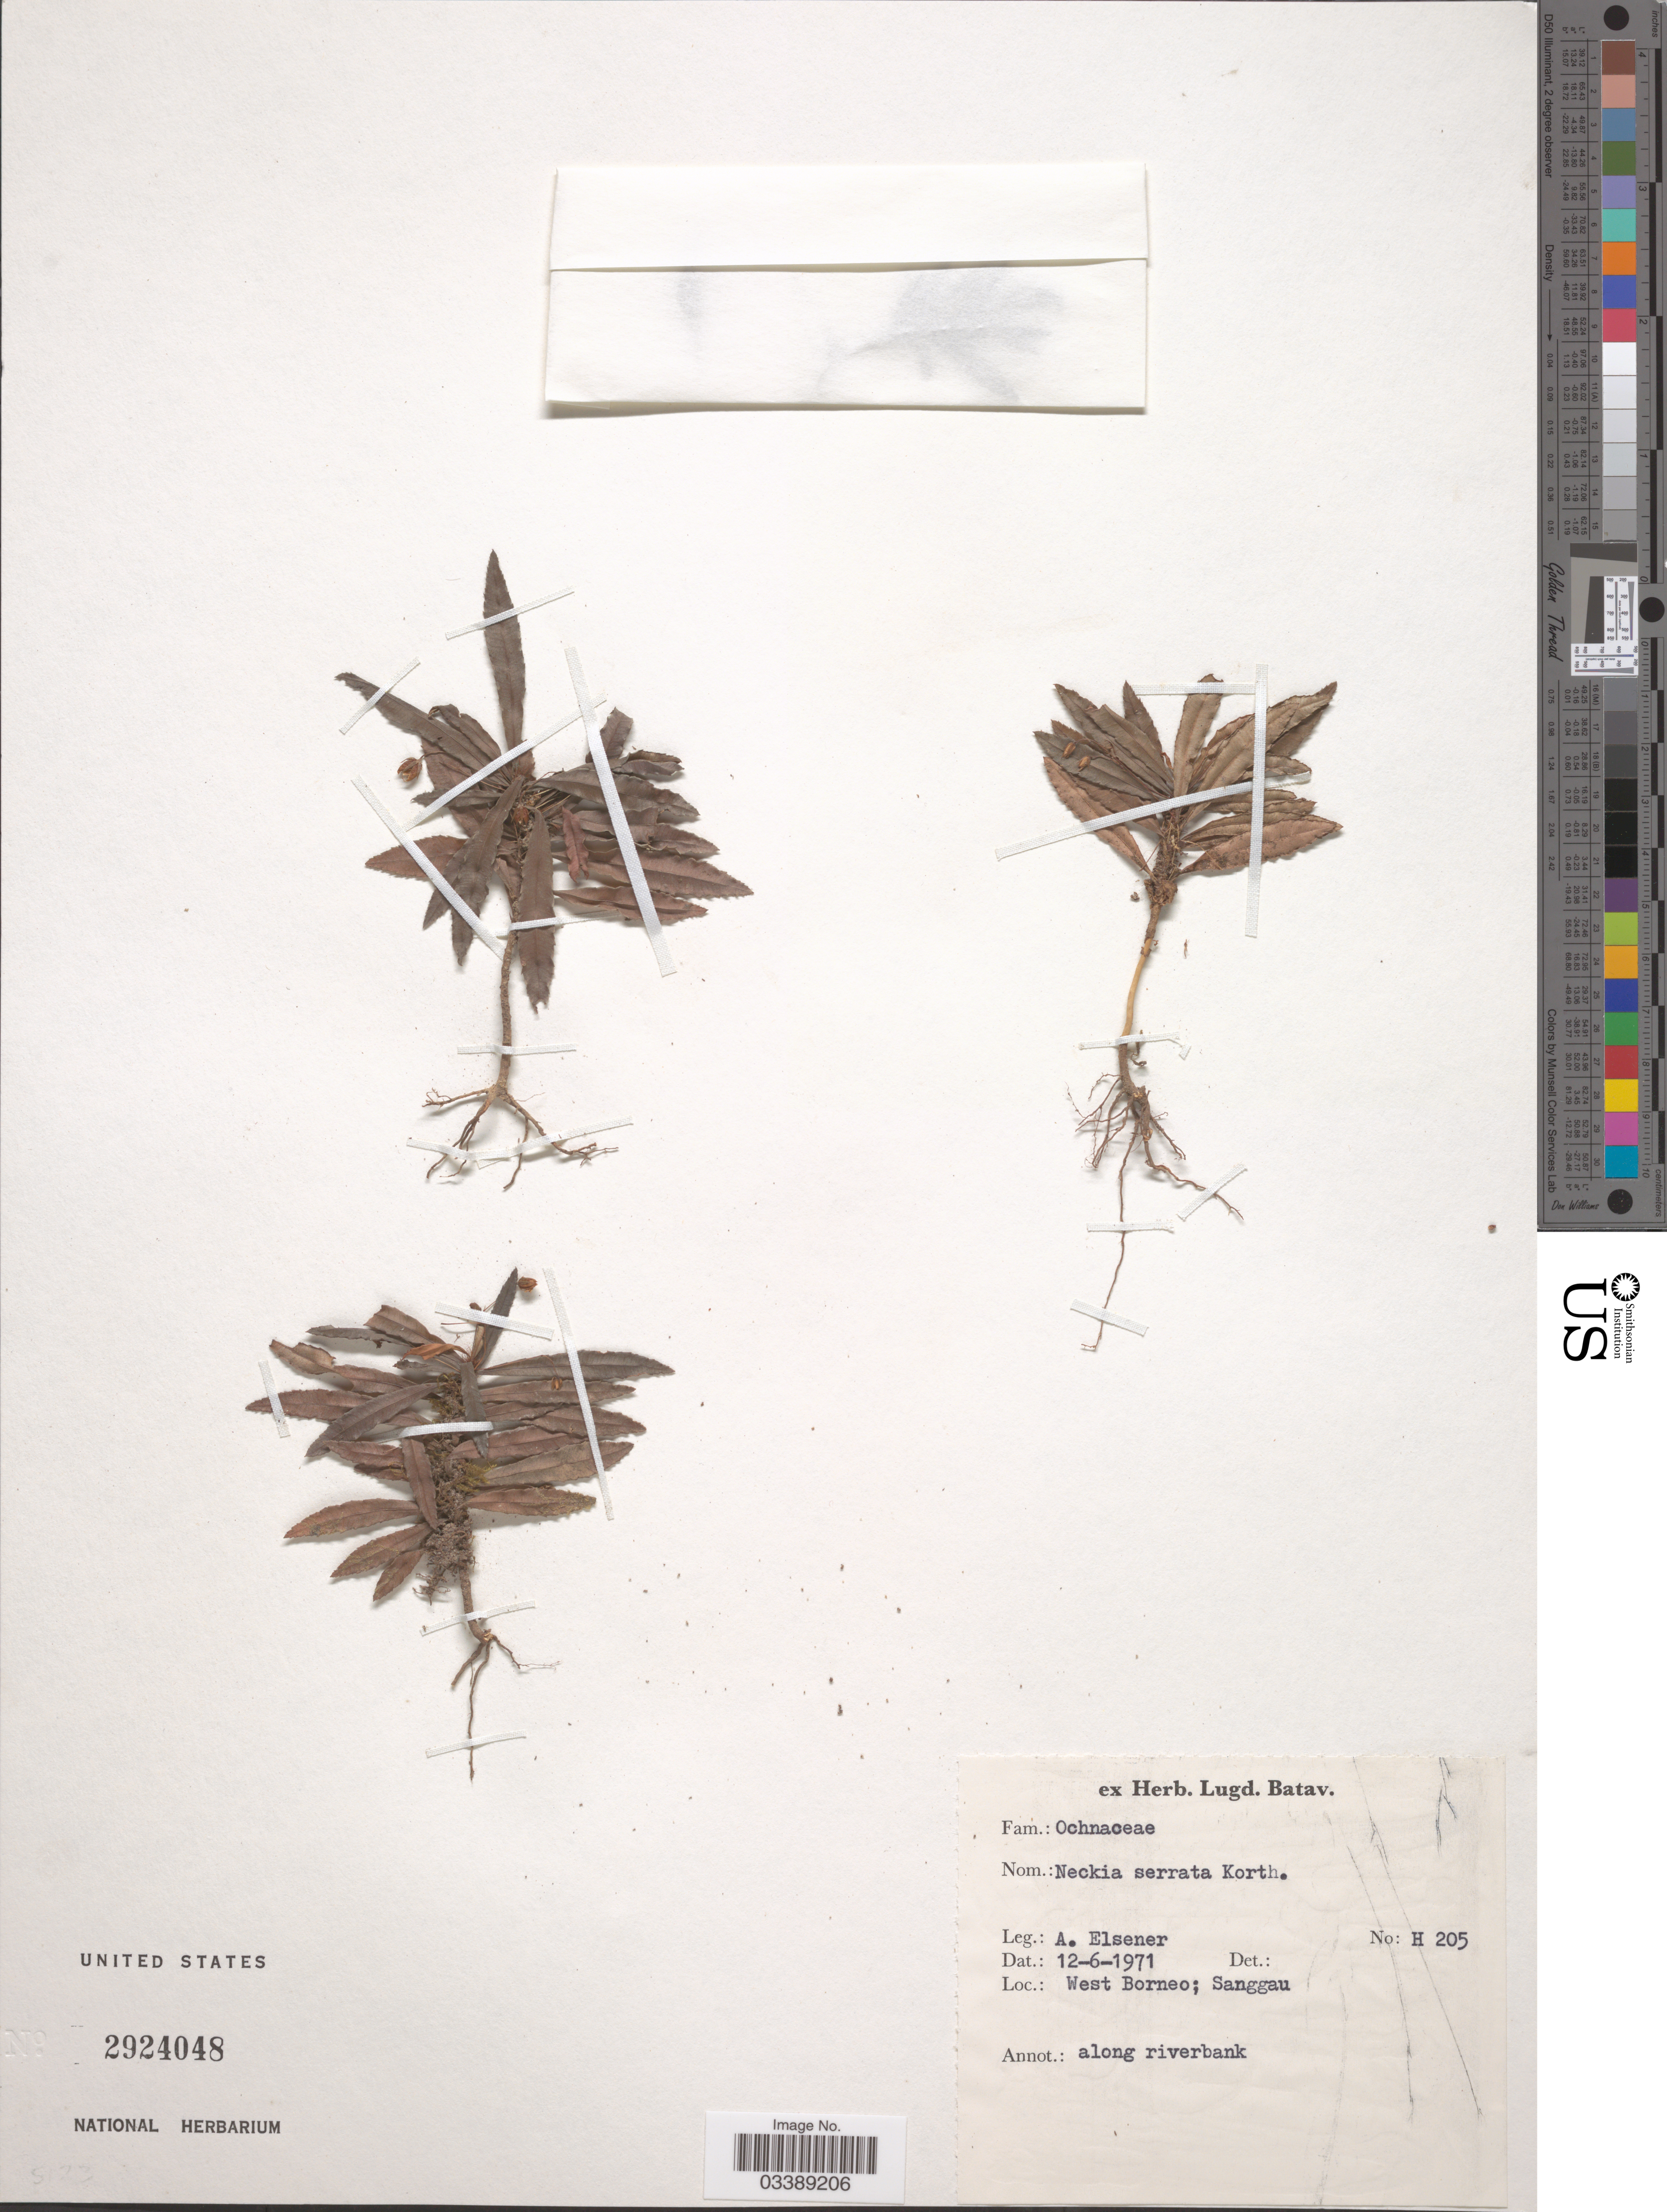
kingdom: Plantae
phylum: Tracheophyta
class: Magnoliopsida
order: Malpighiales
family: Ochnaceae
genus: Neckia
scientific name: Neckia serrata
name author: Korth.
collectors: A. Elsener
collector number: H 205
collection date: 1971-06-12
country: Indonesia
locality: West Borneo; Sanggau.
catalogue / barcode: US 2924048